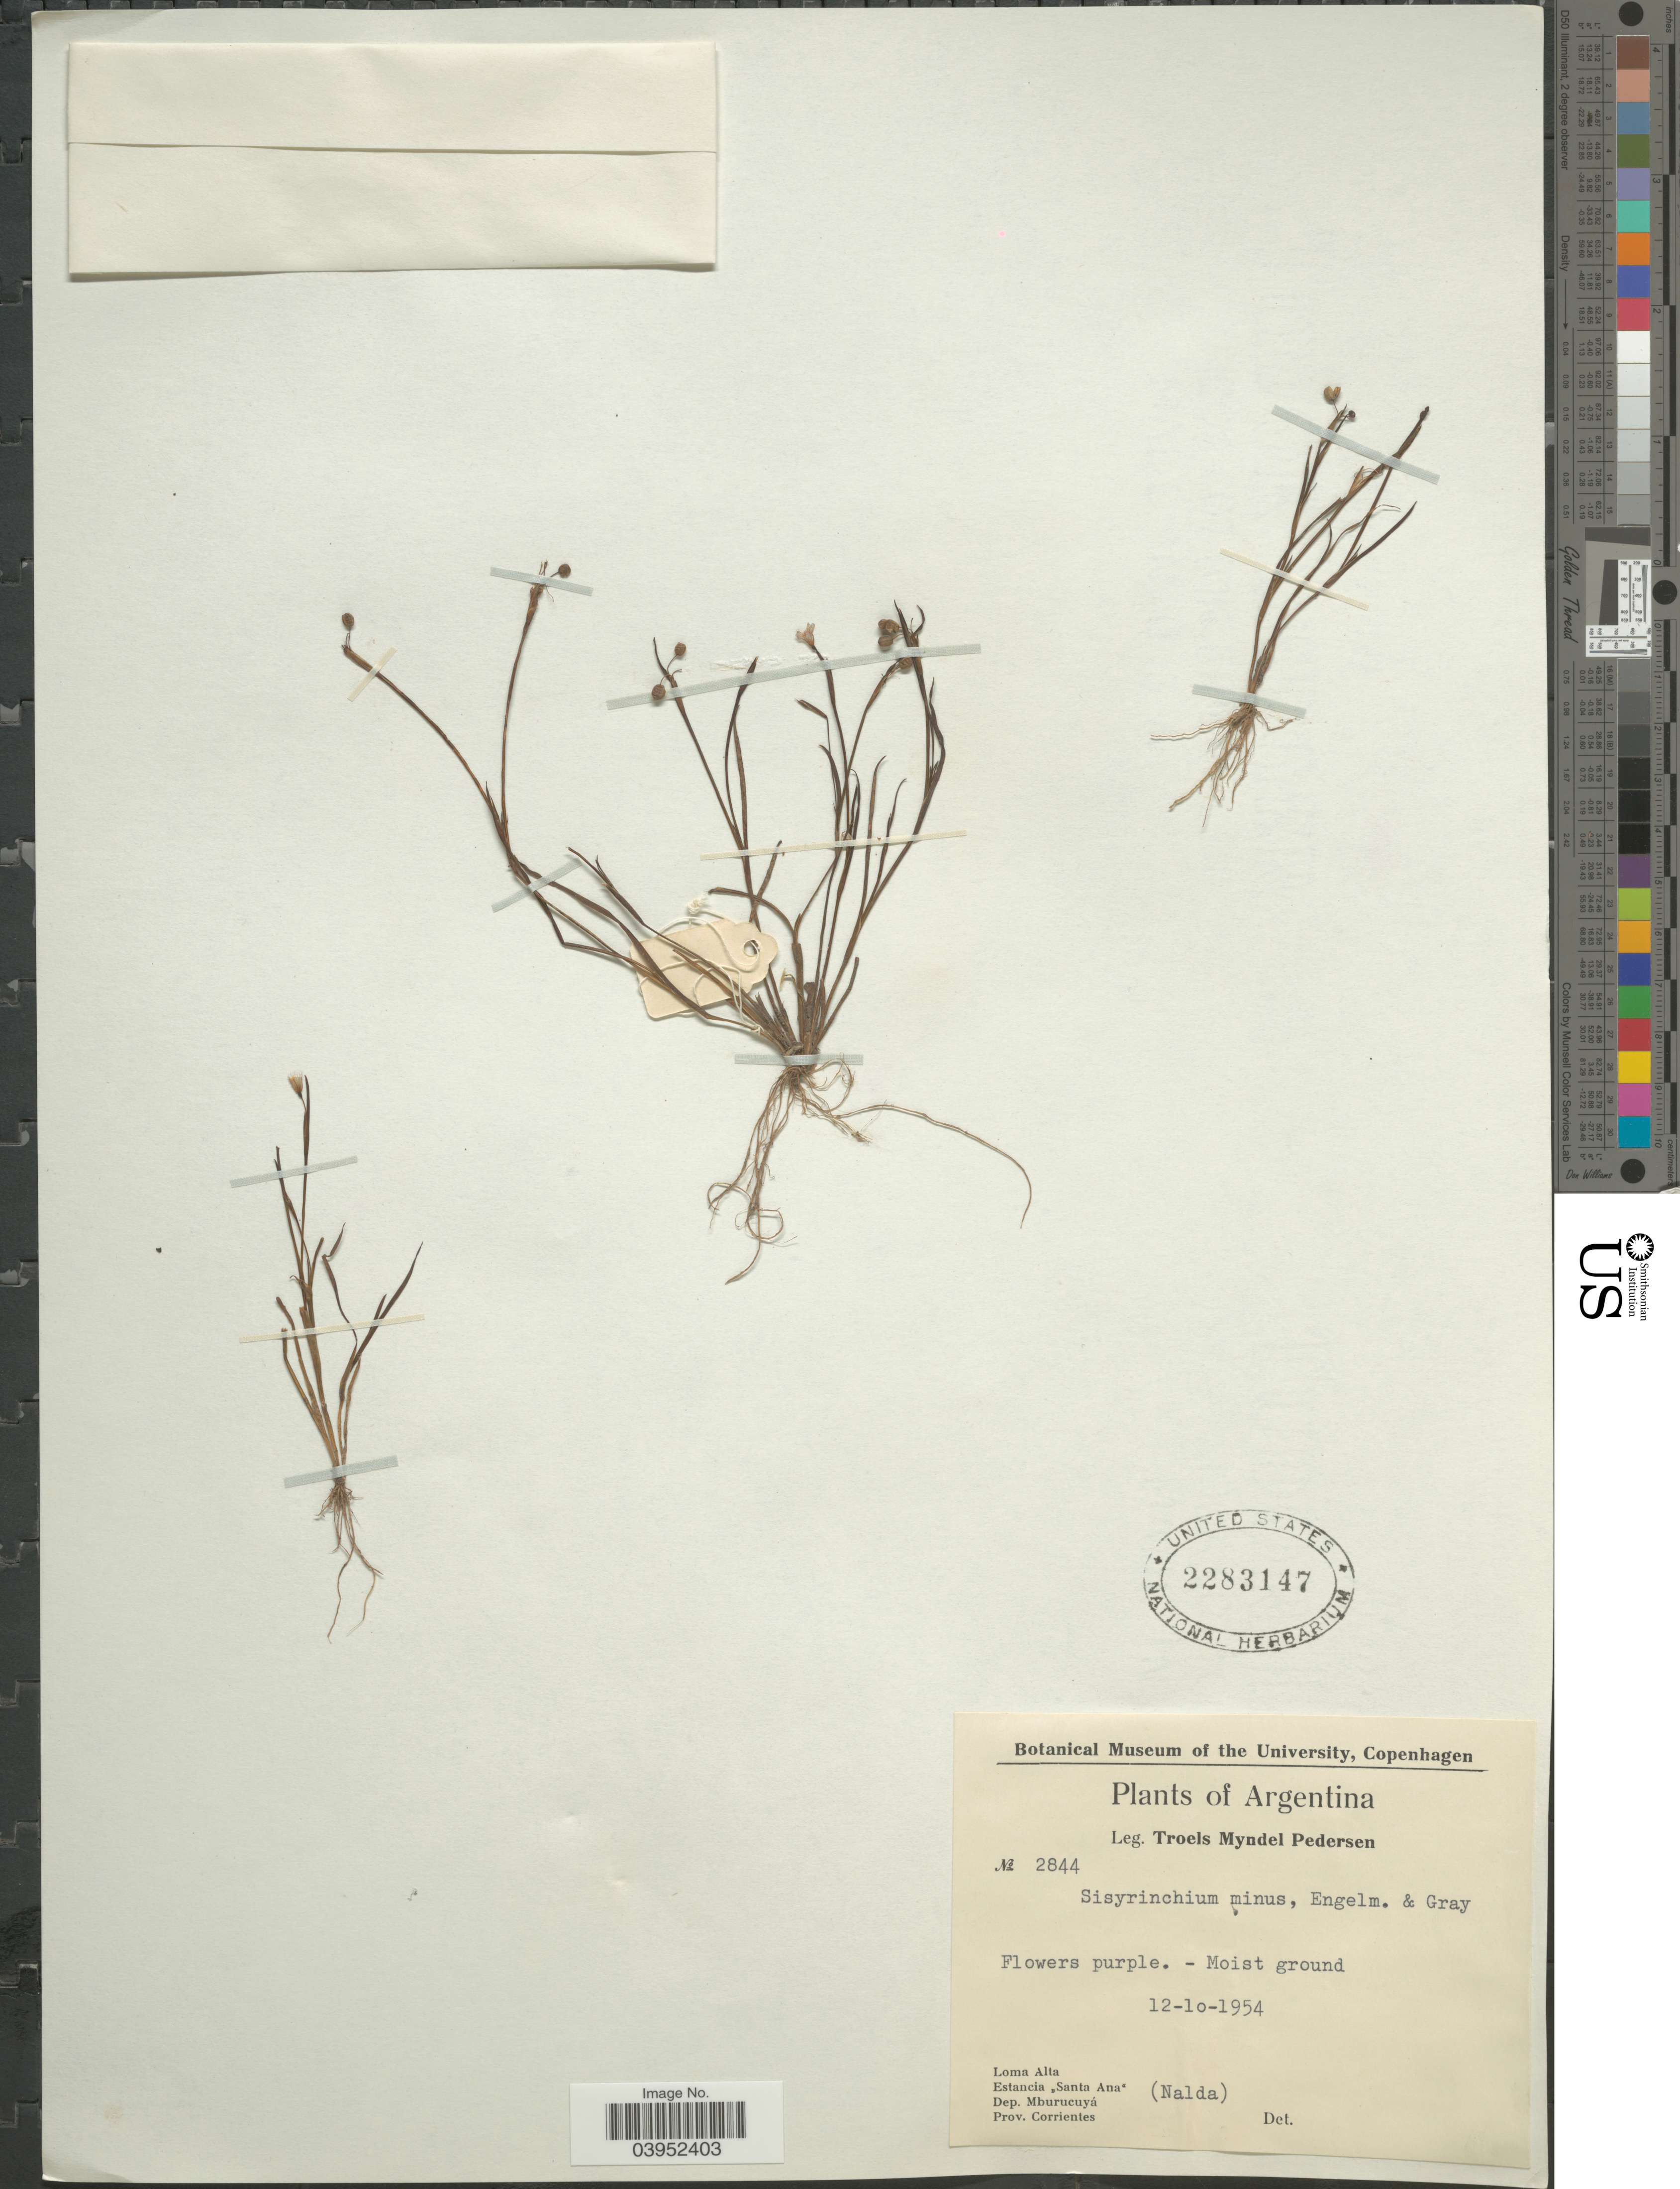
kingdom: Plantae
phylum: Tracheophyta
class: Liliopsida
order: Asparagales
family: Iridaceae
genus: Sisyrinchium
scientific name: Sisyrinchium minus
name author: Engelm. & A. Gray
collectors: T. Pederson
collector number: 2844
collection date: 1954-10-12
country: Argentina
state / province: Corrientes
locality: Loma Alta. Estancia "Santa Ana". Dep. Mburucuyá.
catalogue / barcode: US 2283147